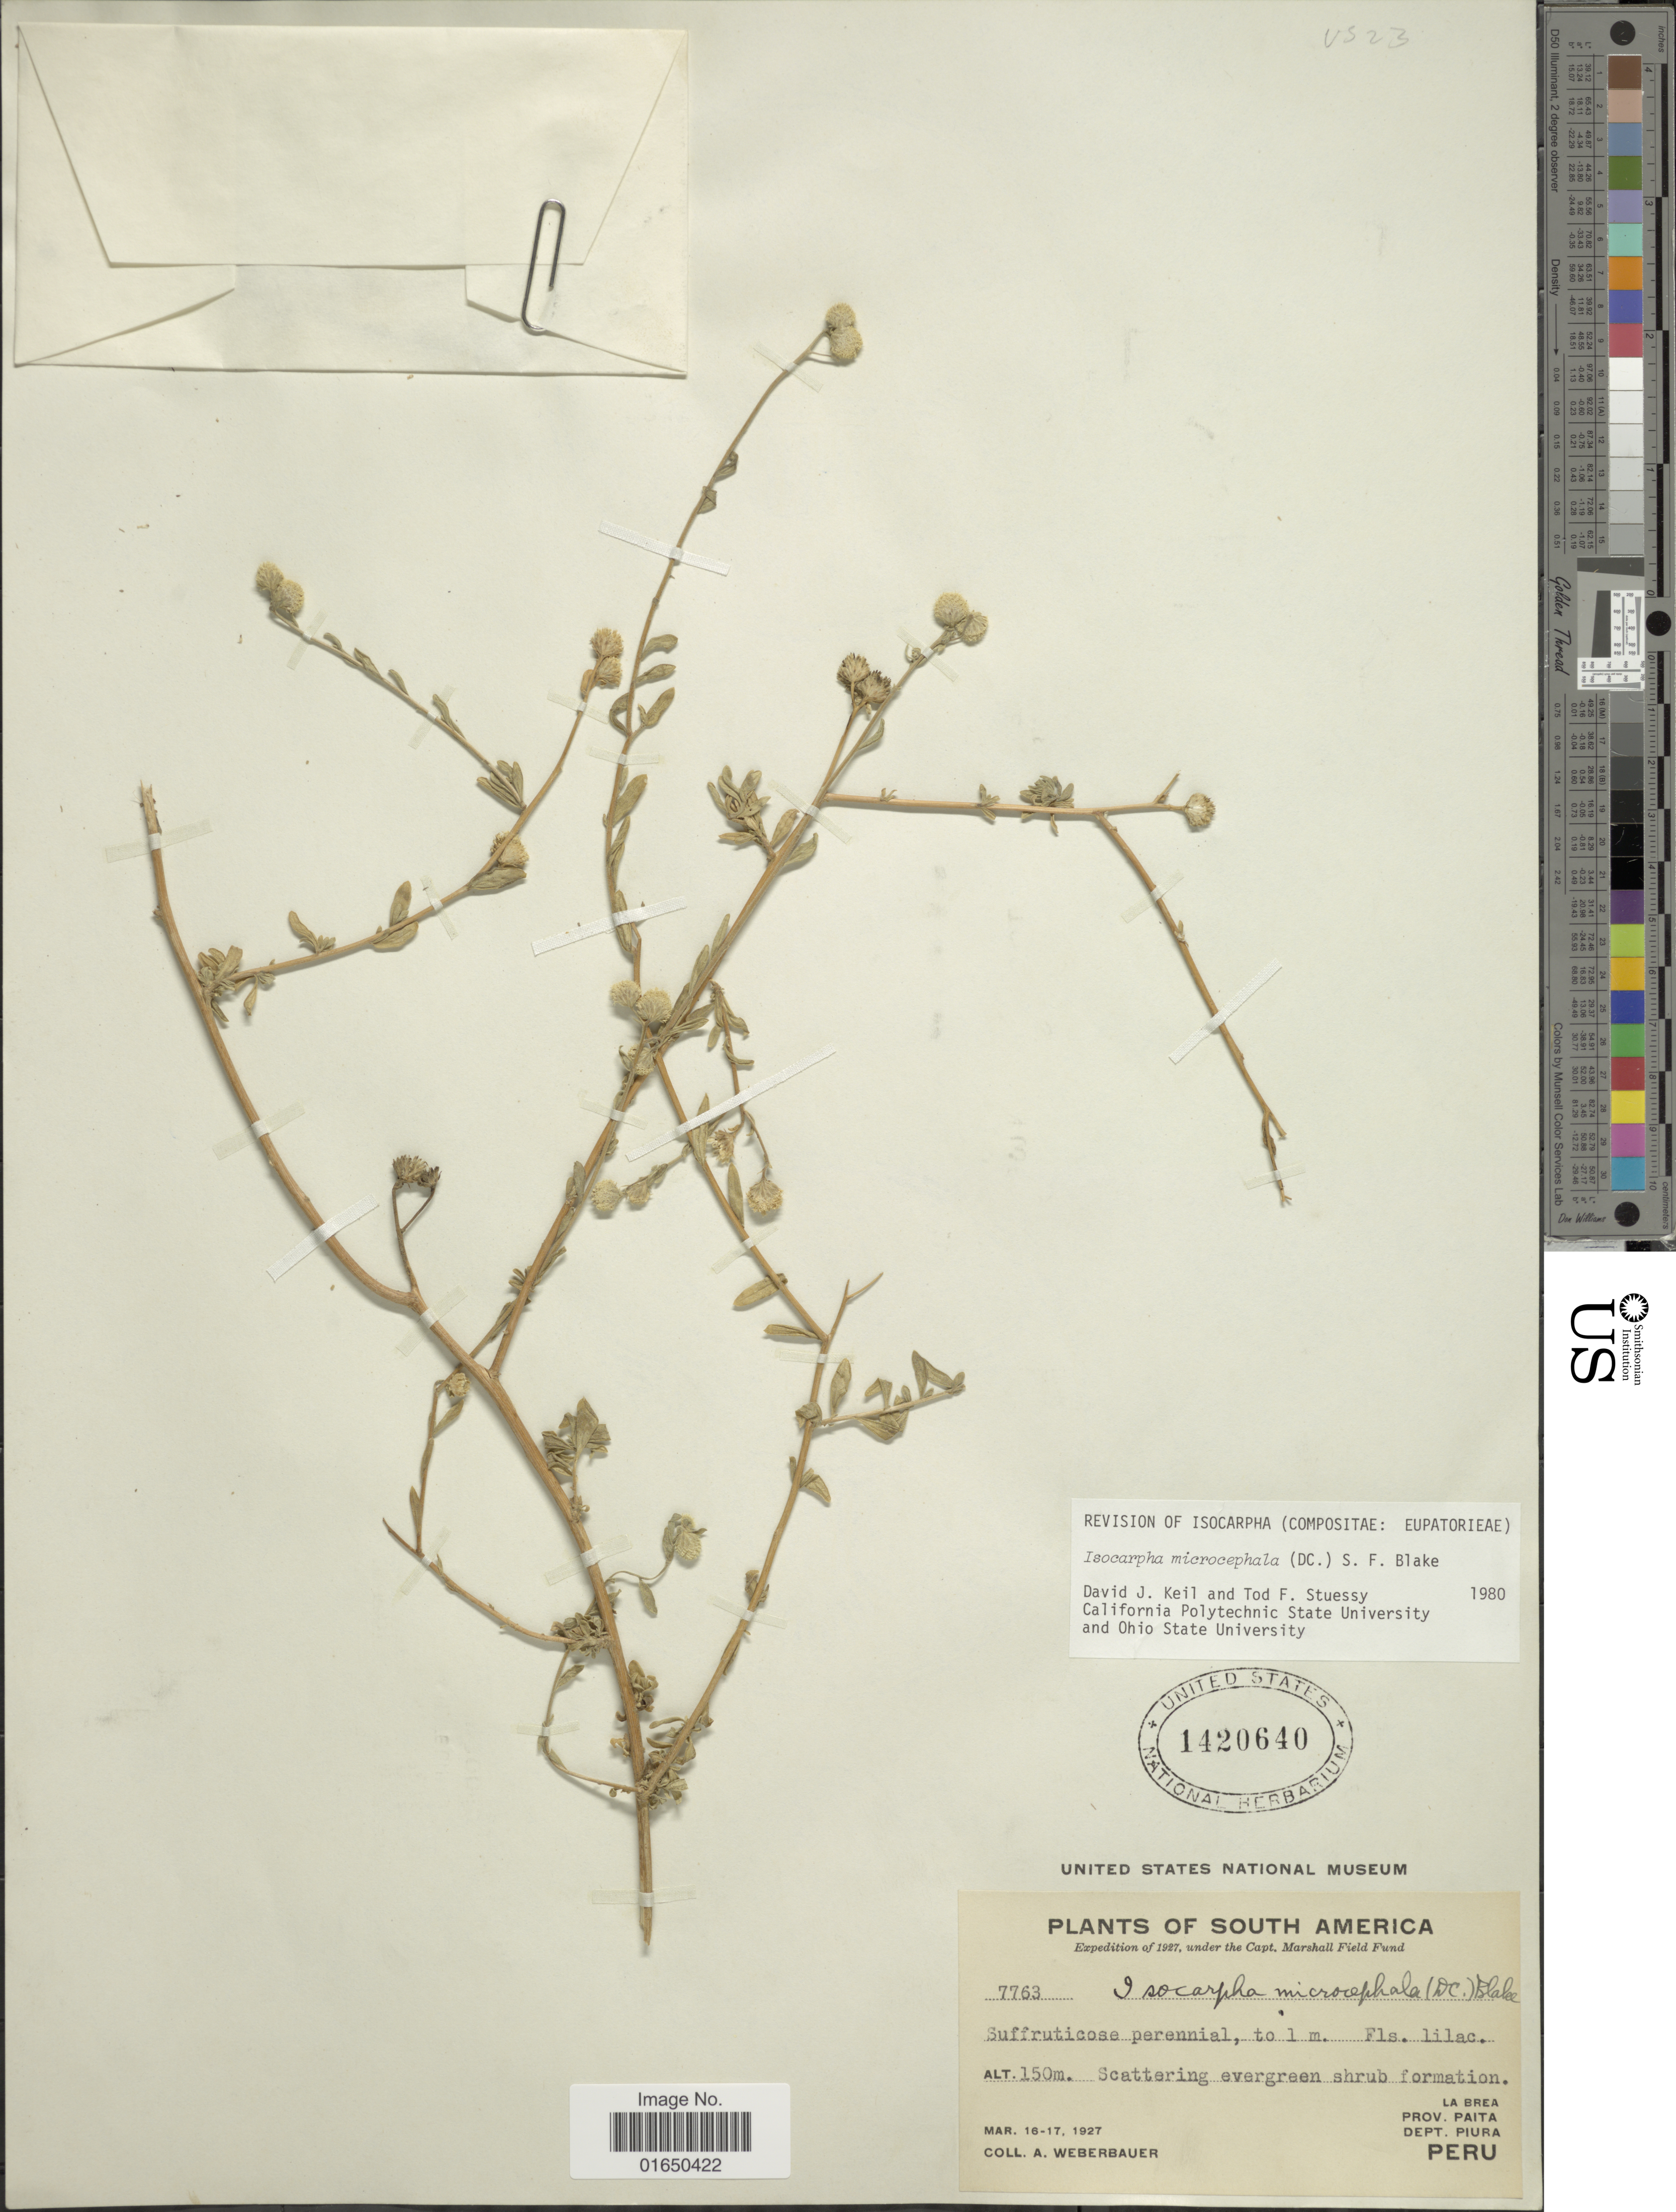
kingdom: Plantae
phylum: Tracheophyta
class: Magnoliopsida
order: Asterales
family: Asteraceae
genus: Isocarpha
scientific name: Isocarpha microcephala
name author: (DC.) S.F. Blake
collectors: A. Weberbauer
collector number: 7763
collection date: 1927-03-16/1927-03-17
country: Peru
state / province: Piura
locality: La Brea, Prov. Paita, Dept. Piura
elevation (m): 150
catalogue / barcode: US 1420640